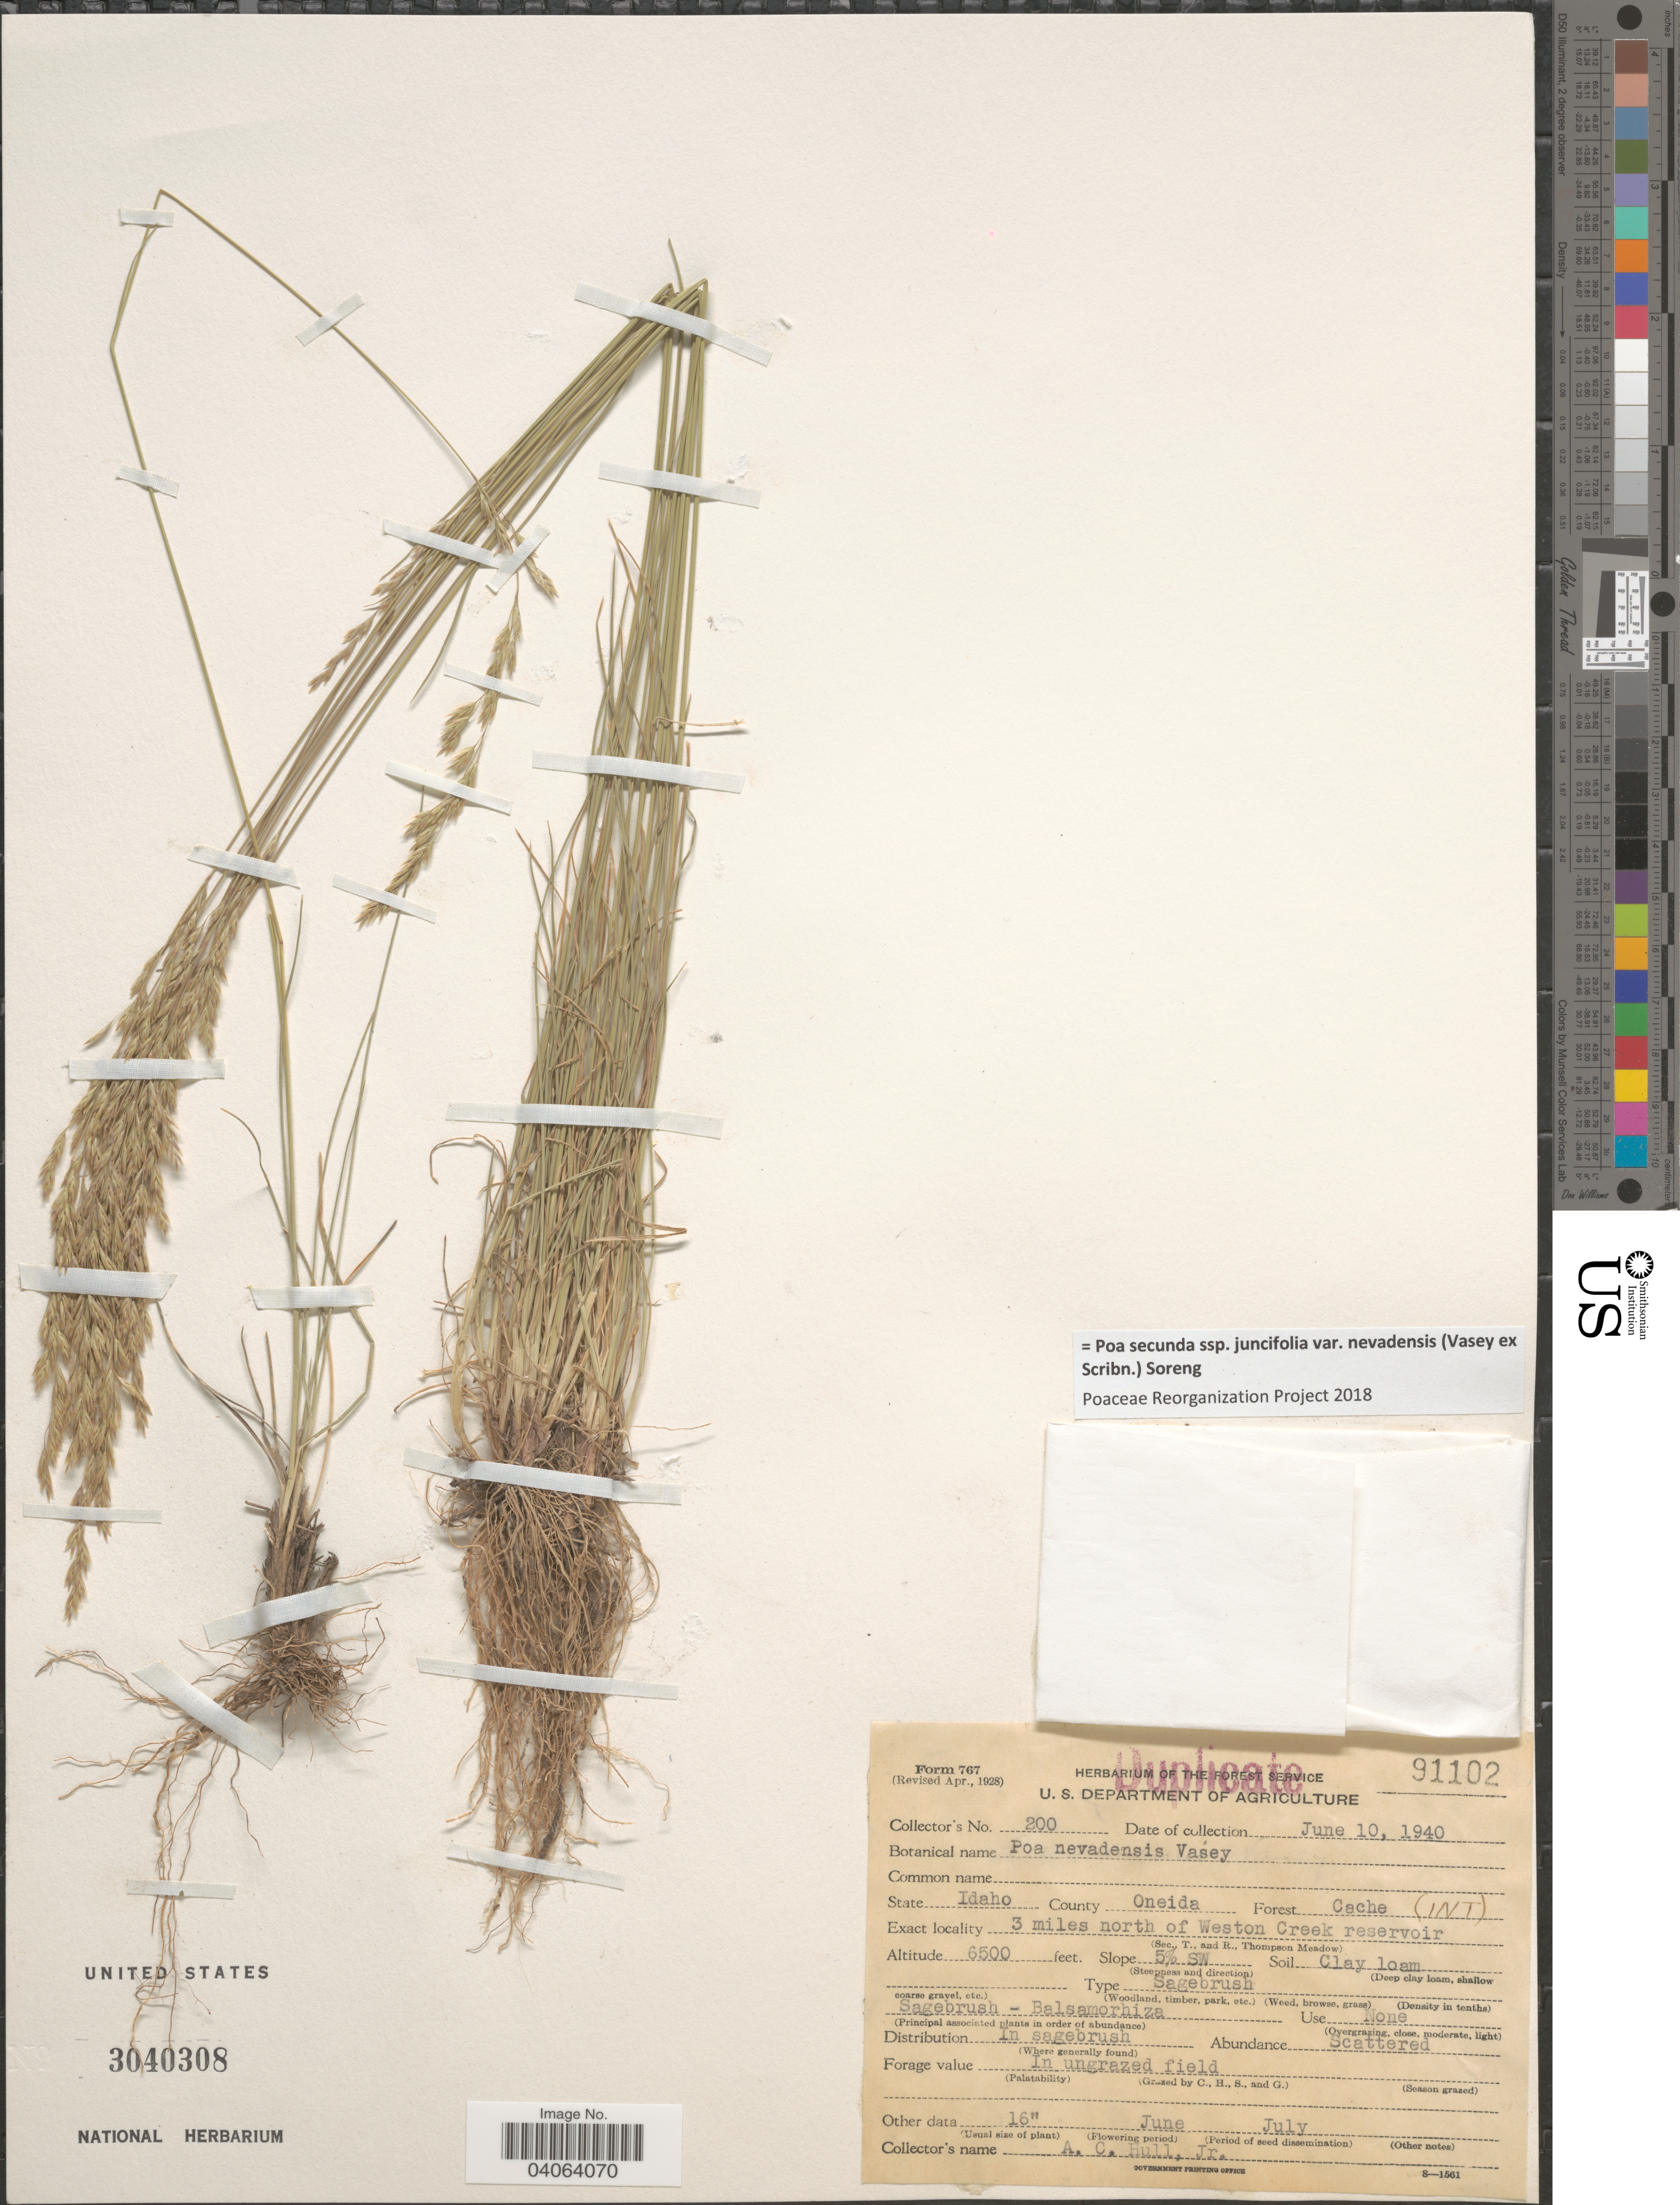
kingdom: Plantae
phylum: Tracheophyta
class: Liliopsida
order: Poales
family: Poaceae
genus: Poa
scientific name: Poa secunda subsp. juncifolia var. nevadensis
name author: (Vasey ex Scribn.) Soreng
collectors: A. Hull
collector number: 200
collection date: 1940-06-10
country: United States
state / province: Idaho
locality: Counnty Oneida. Forest Cache (INT). 3 miels north of Weston Creek reservoir. Slope 5% SW.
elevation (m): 1981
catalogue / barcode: US 3040308